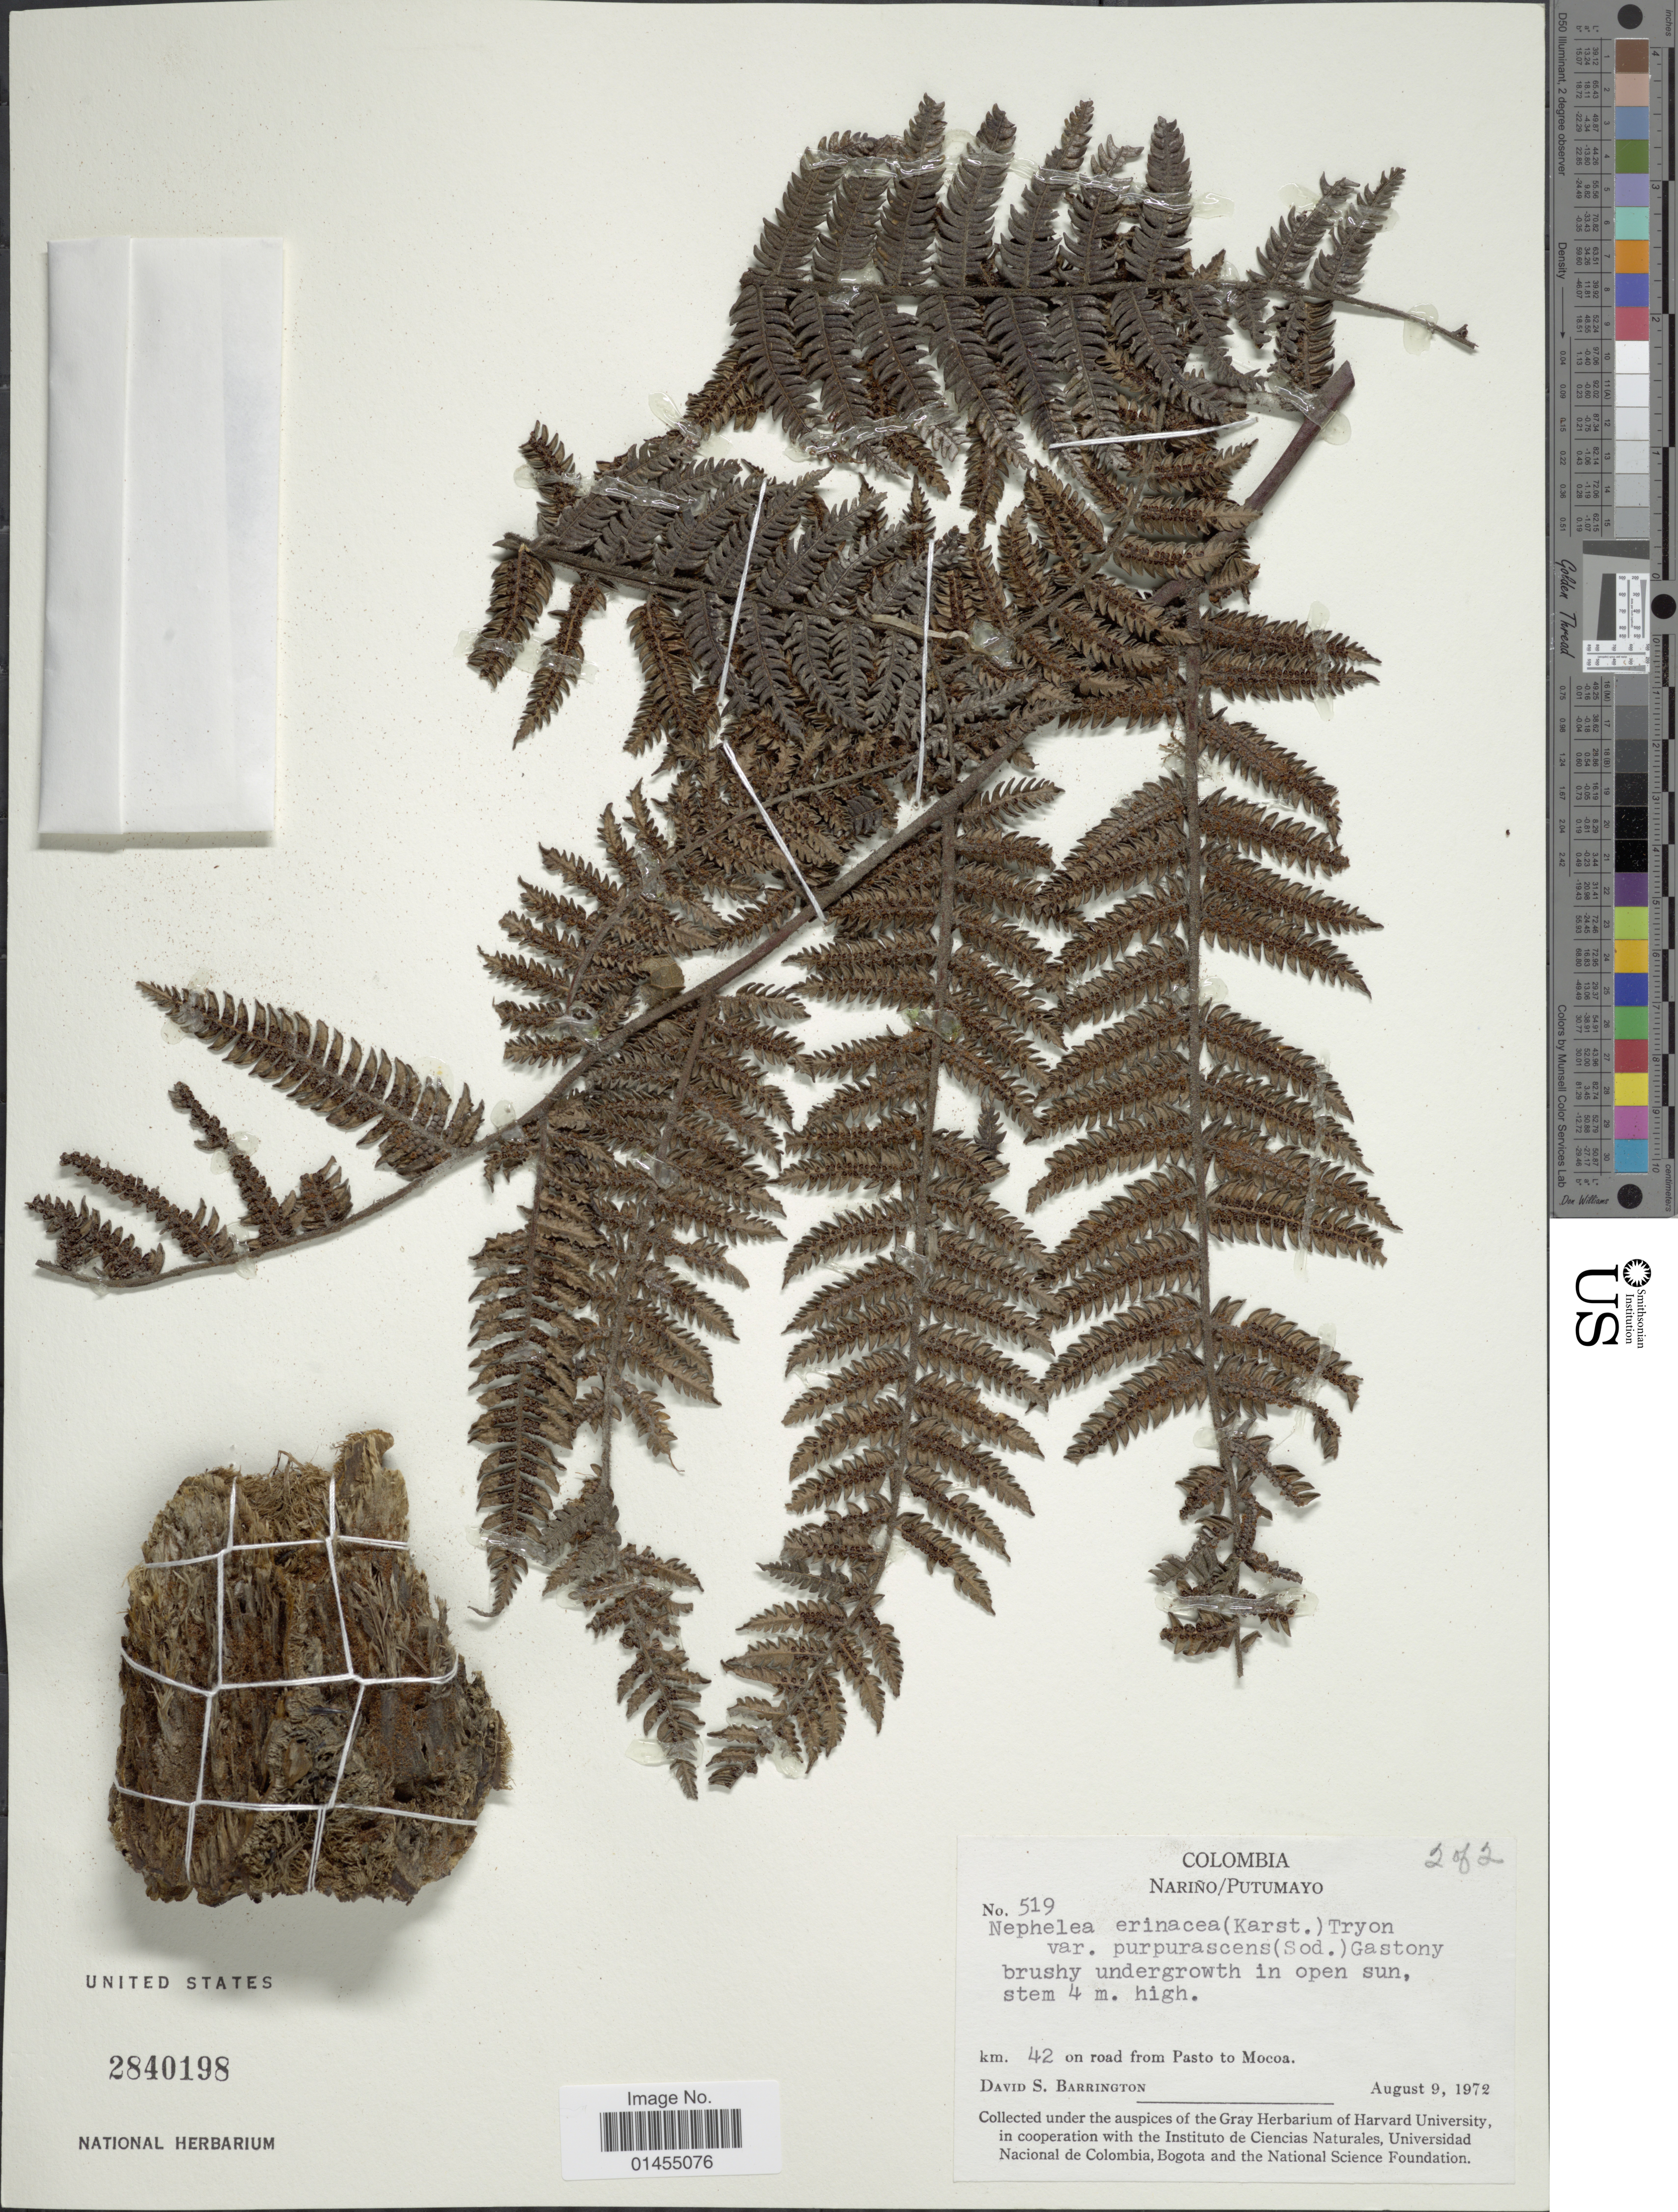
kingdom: Plantae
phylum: Tracheophyta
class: Polypodiopsida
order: Cyatheales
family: Cyatheaceae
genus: Alsophila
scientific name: Alsophila erinacea var. purpurascens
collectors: D. S. Barrington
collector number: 519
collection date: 1972-08-09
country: Colombia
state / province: Nariño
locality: Putumayo. Km. 42 on road from Pasto to Mocoa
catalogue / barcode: US 2840198